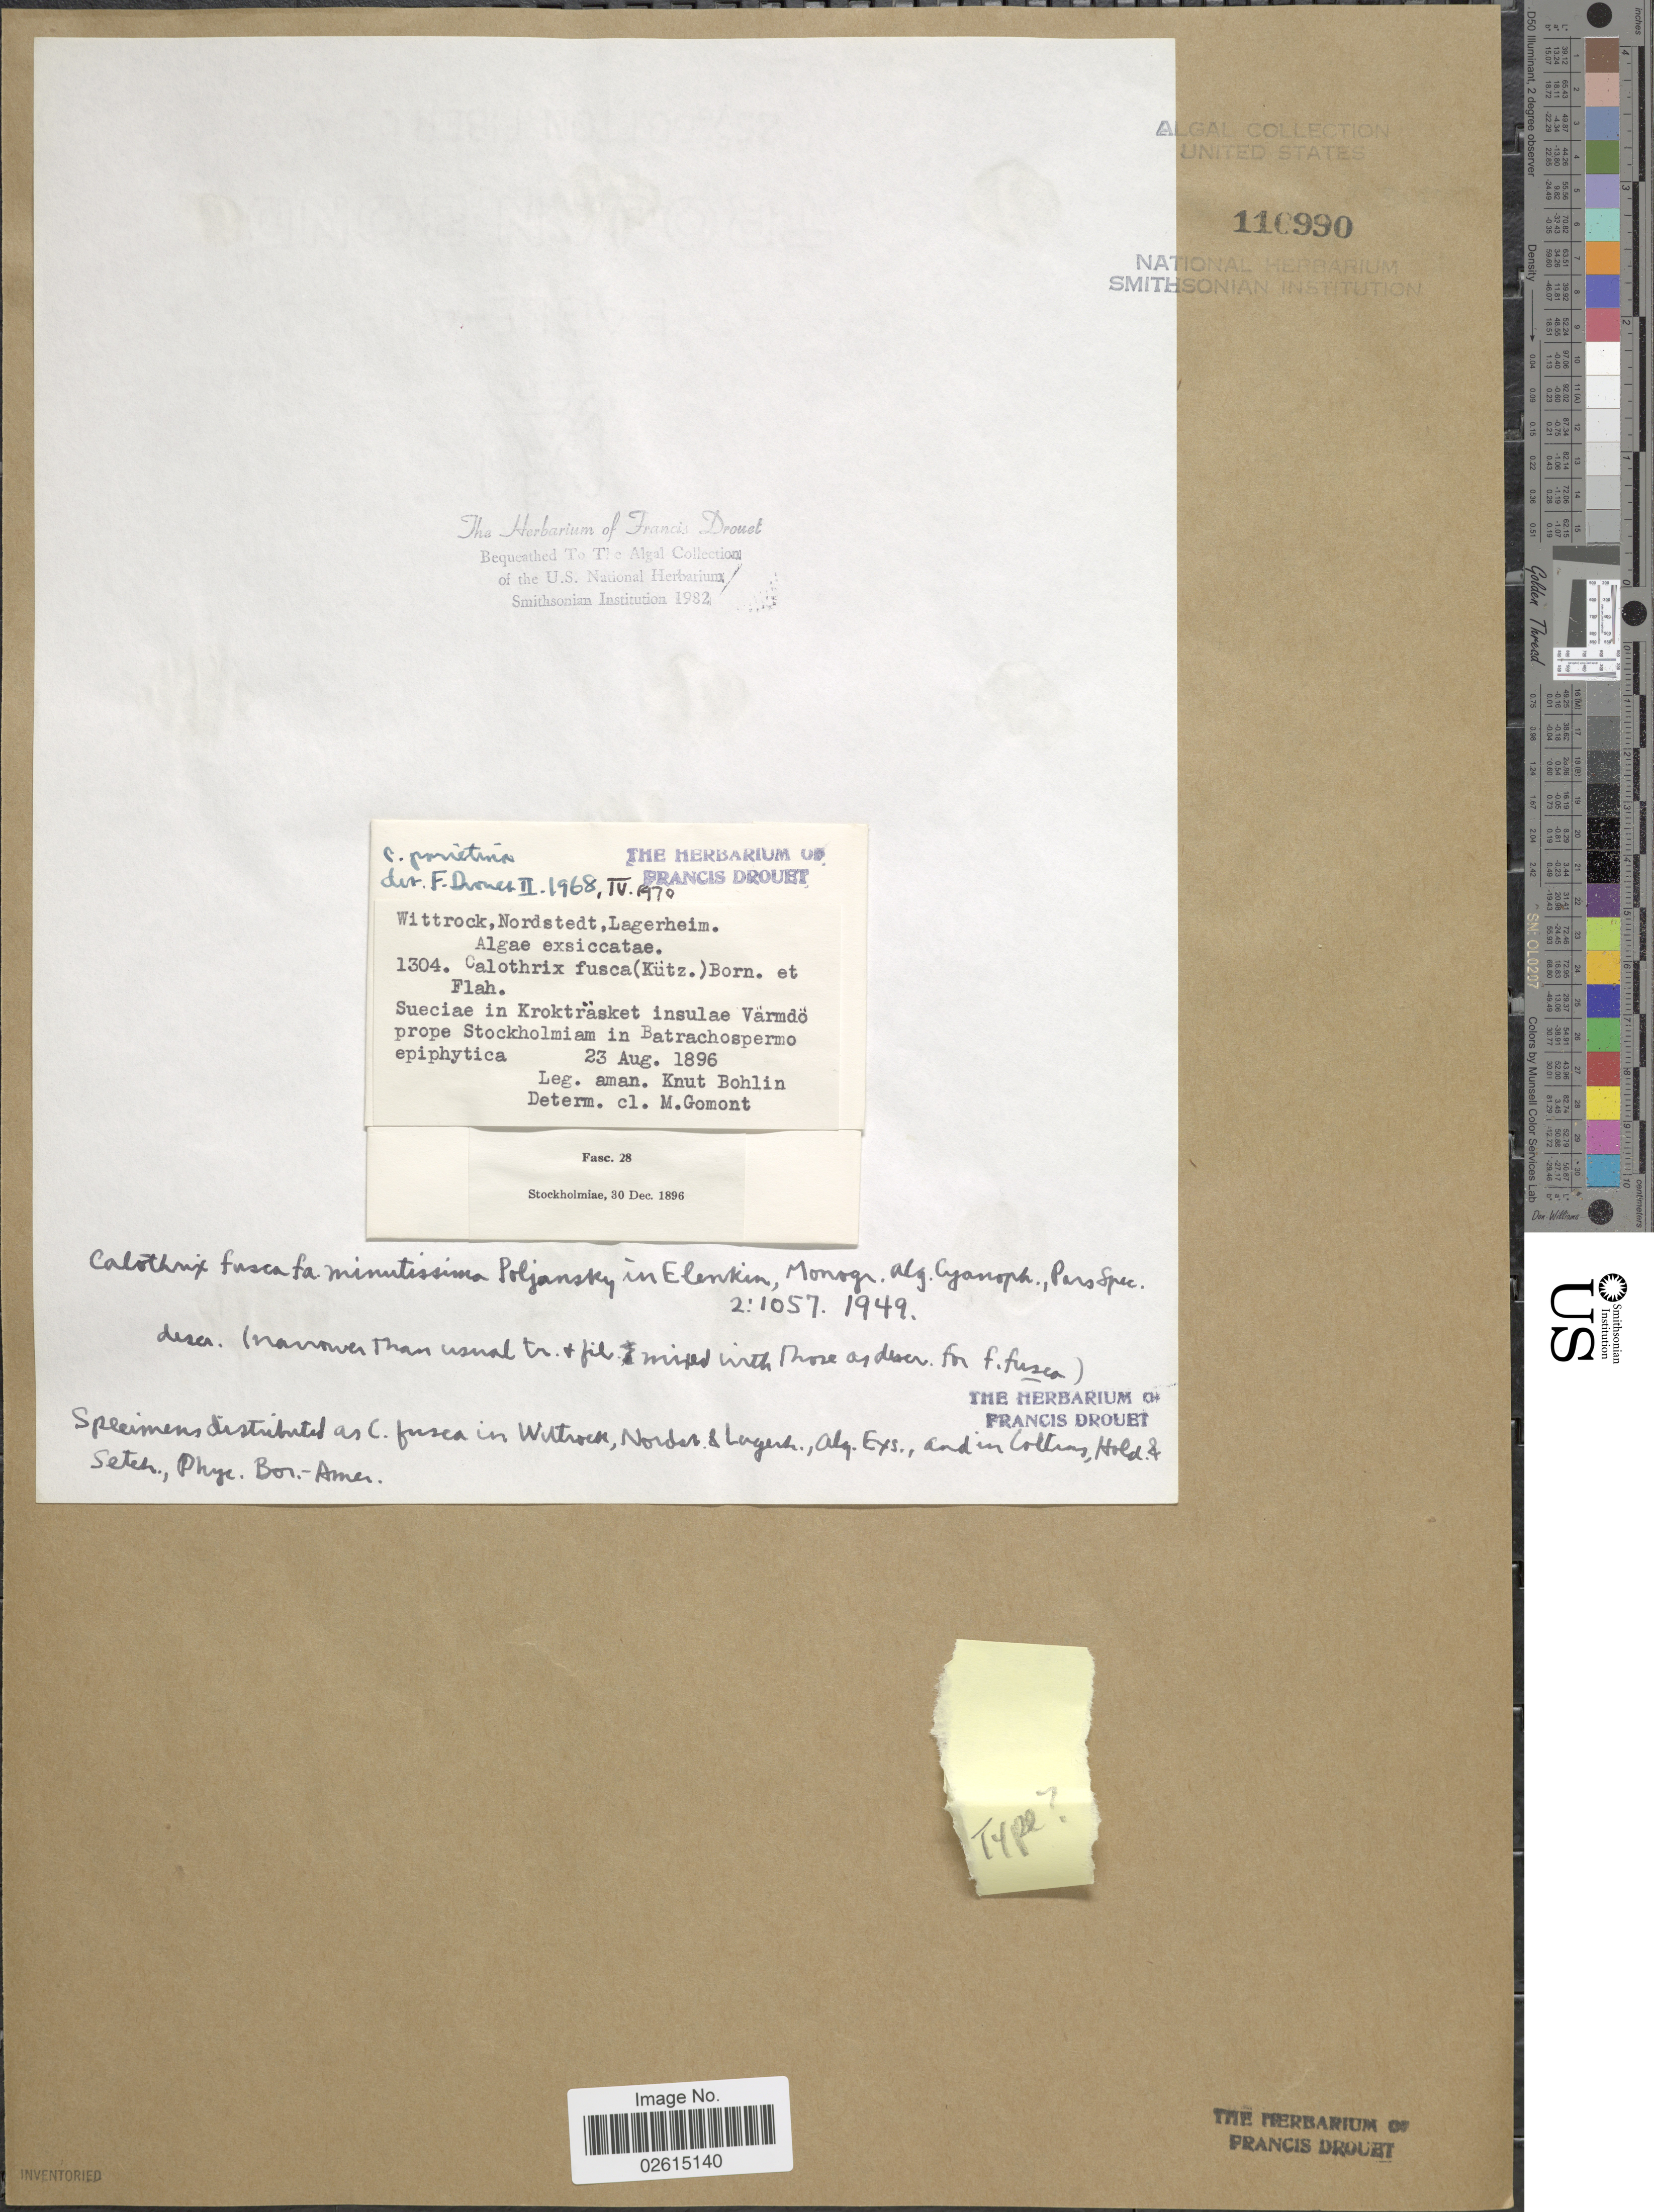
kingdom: Bacteria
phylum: Cyanobacteria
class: Cyanobacteriia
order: Cyanobacteriales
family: Rivulariaceae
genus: Calothrix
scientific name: Calothrix parietina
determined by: Drouet, F. E.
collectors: K. Bohlin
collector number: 1304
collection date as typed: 23 Aug 1896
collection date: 1896-08-23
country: Sweden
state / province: Stockholm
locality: Varmdo, stockholm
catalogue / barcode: US 110990